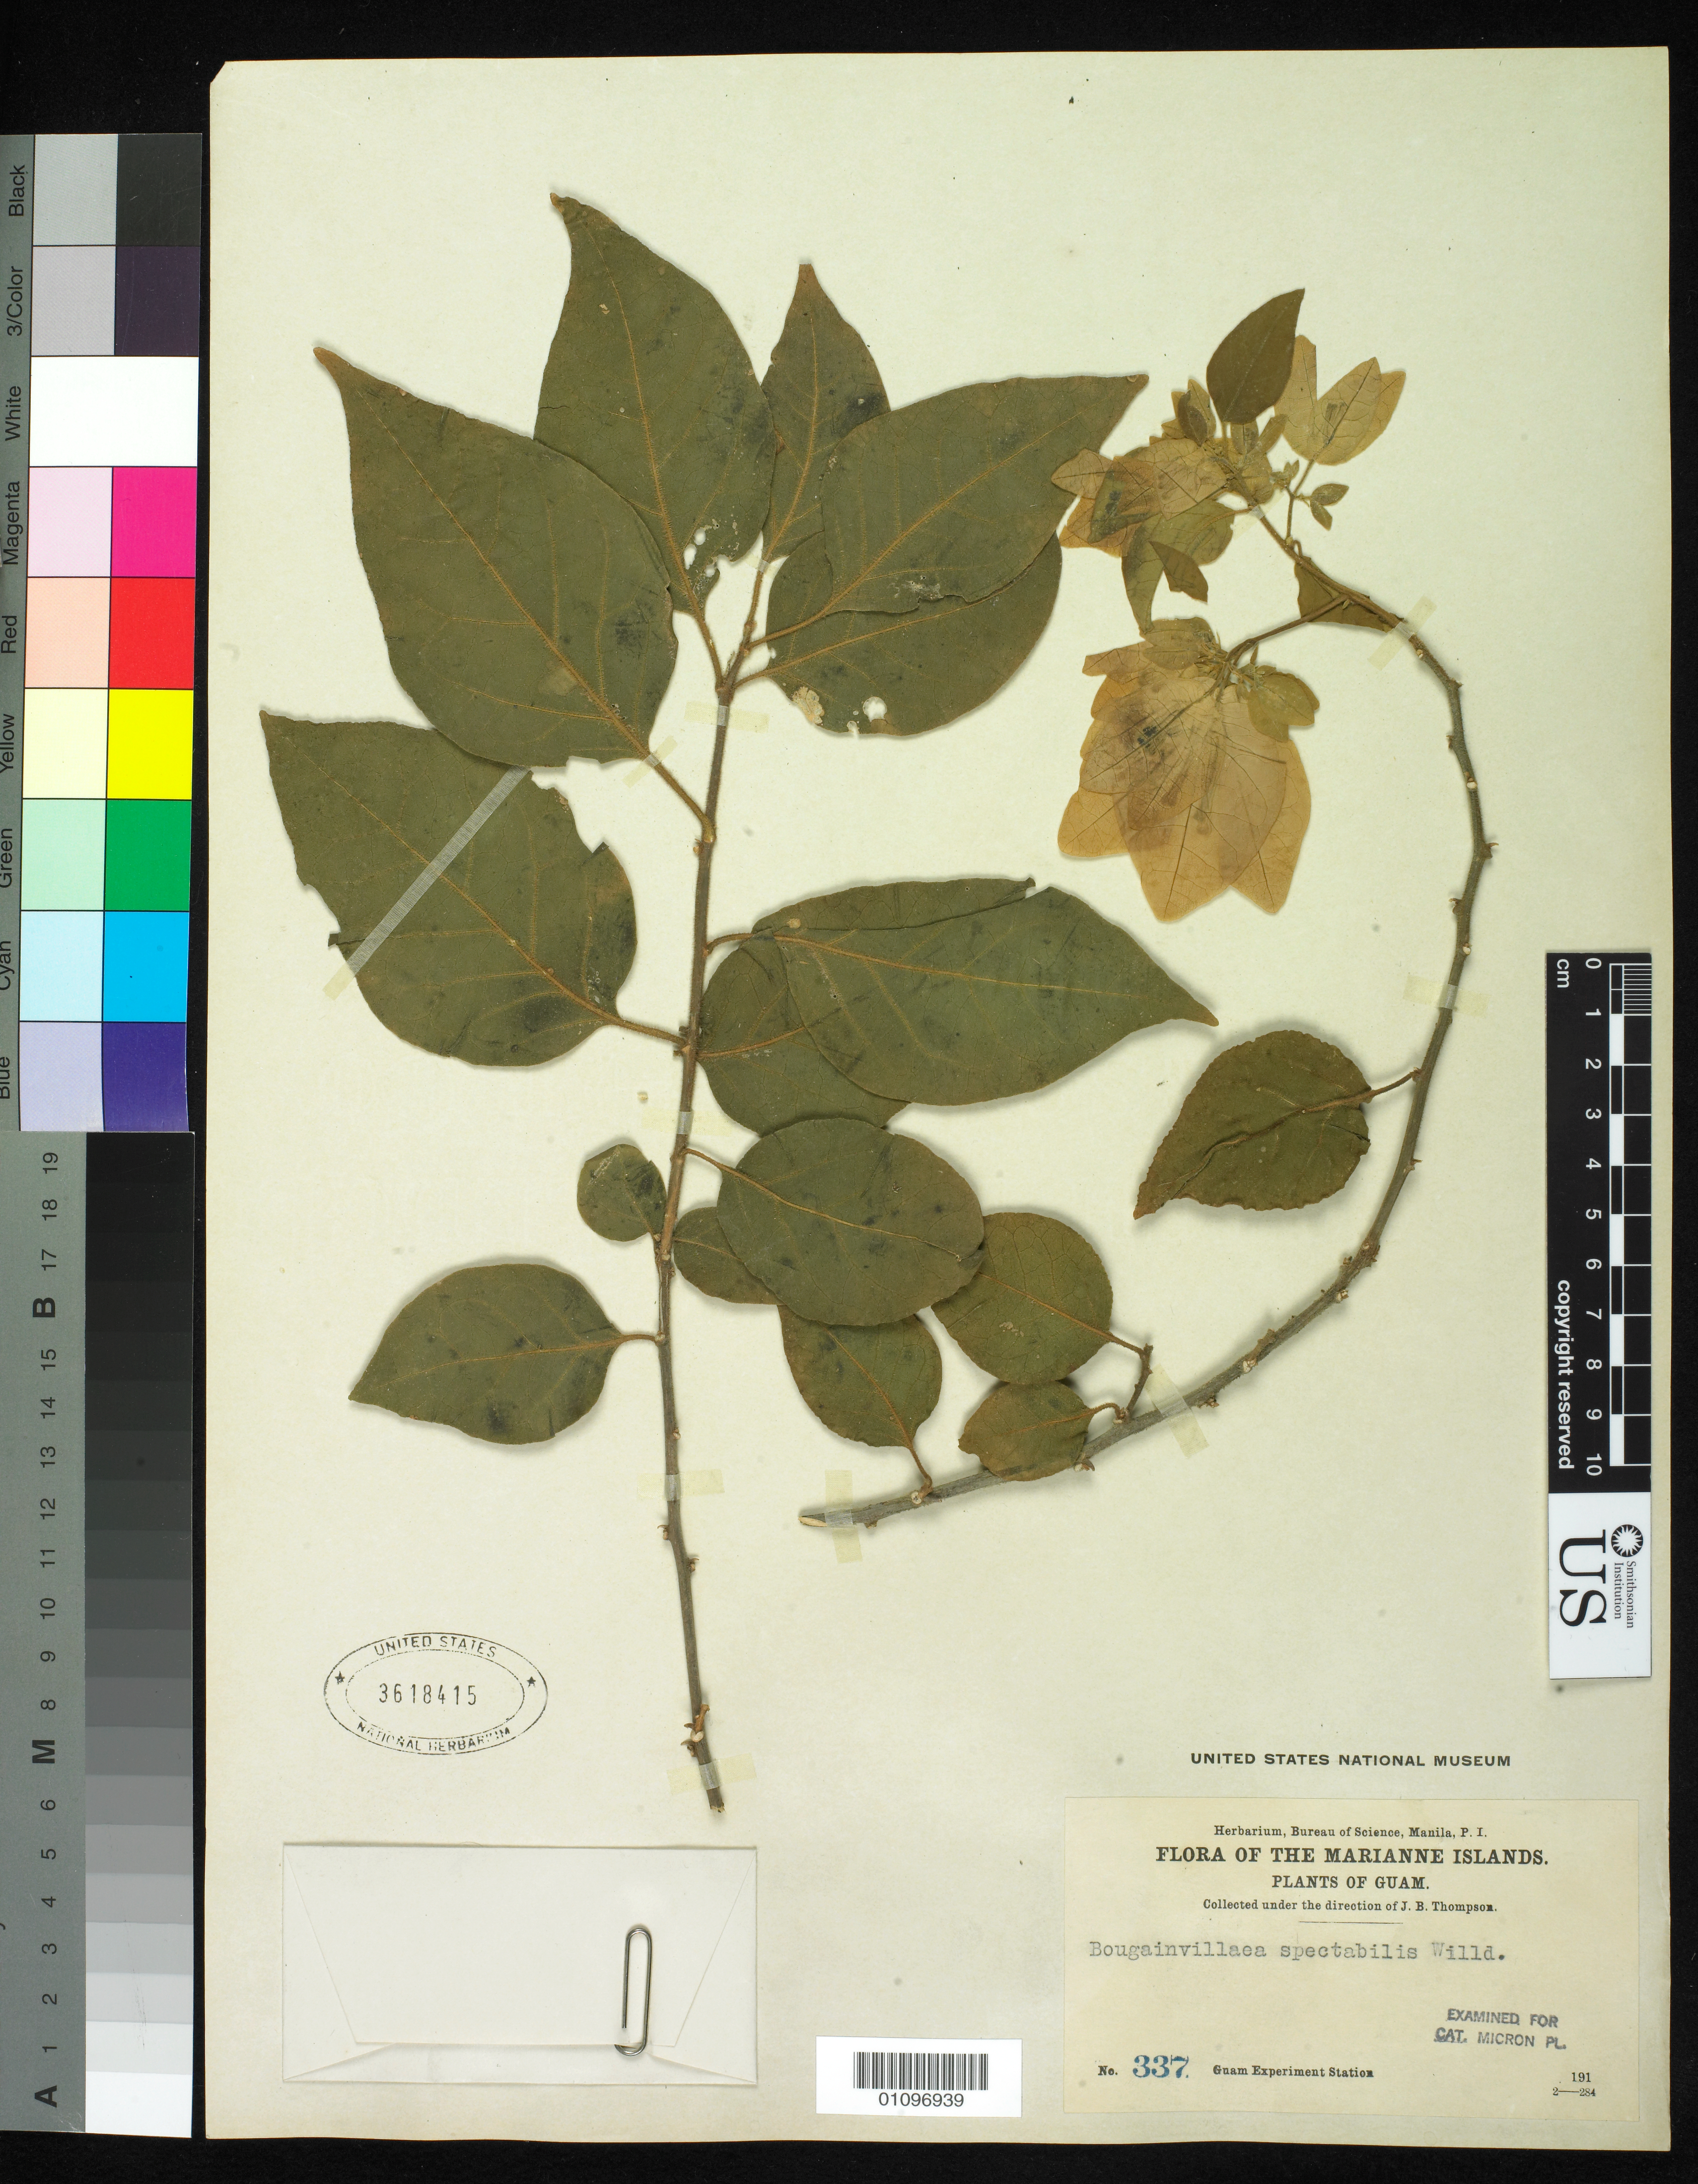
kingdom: Plantae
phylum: Tracheophyta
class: Magnoliopsida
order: Caryophyllales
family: Nyctaginaceae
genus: Bougainvillea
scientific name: Bougainvillea spectabilis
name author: Willd.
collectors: J. B. Thompson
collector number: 337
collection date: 1910/1919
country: Guam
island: Guam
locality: Guam Experiment station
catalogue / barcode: US 3618415